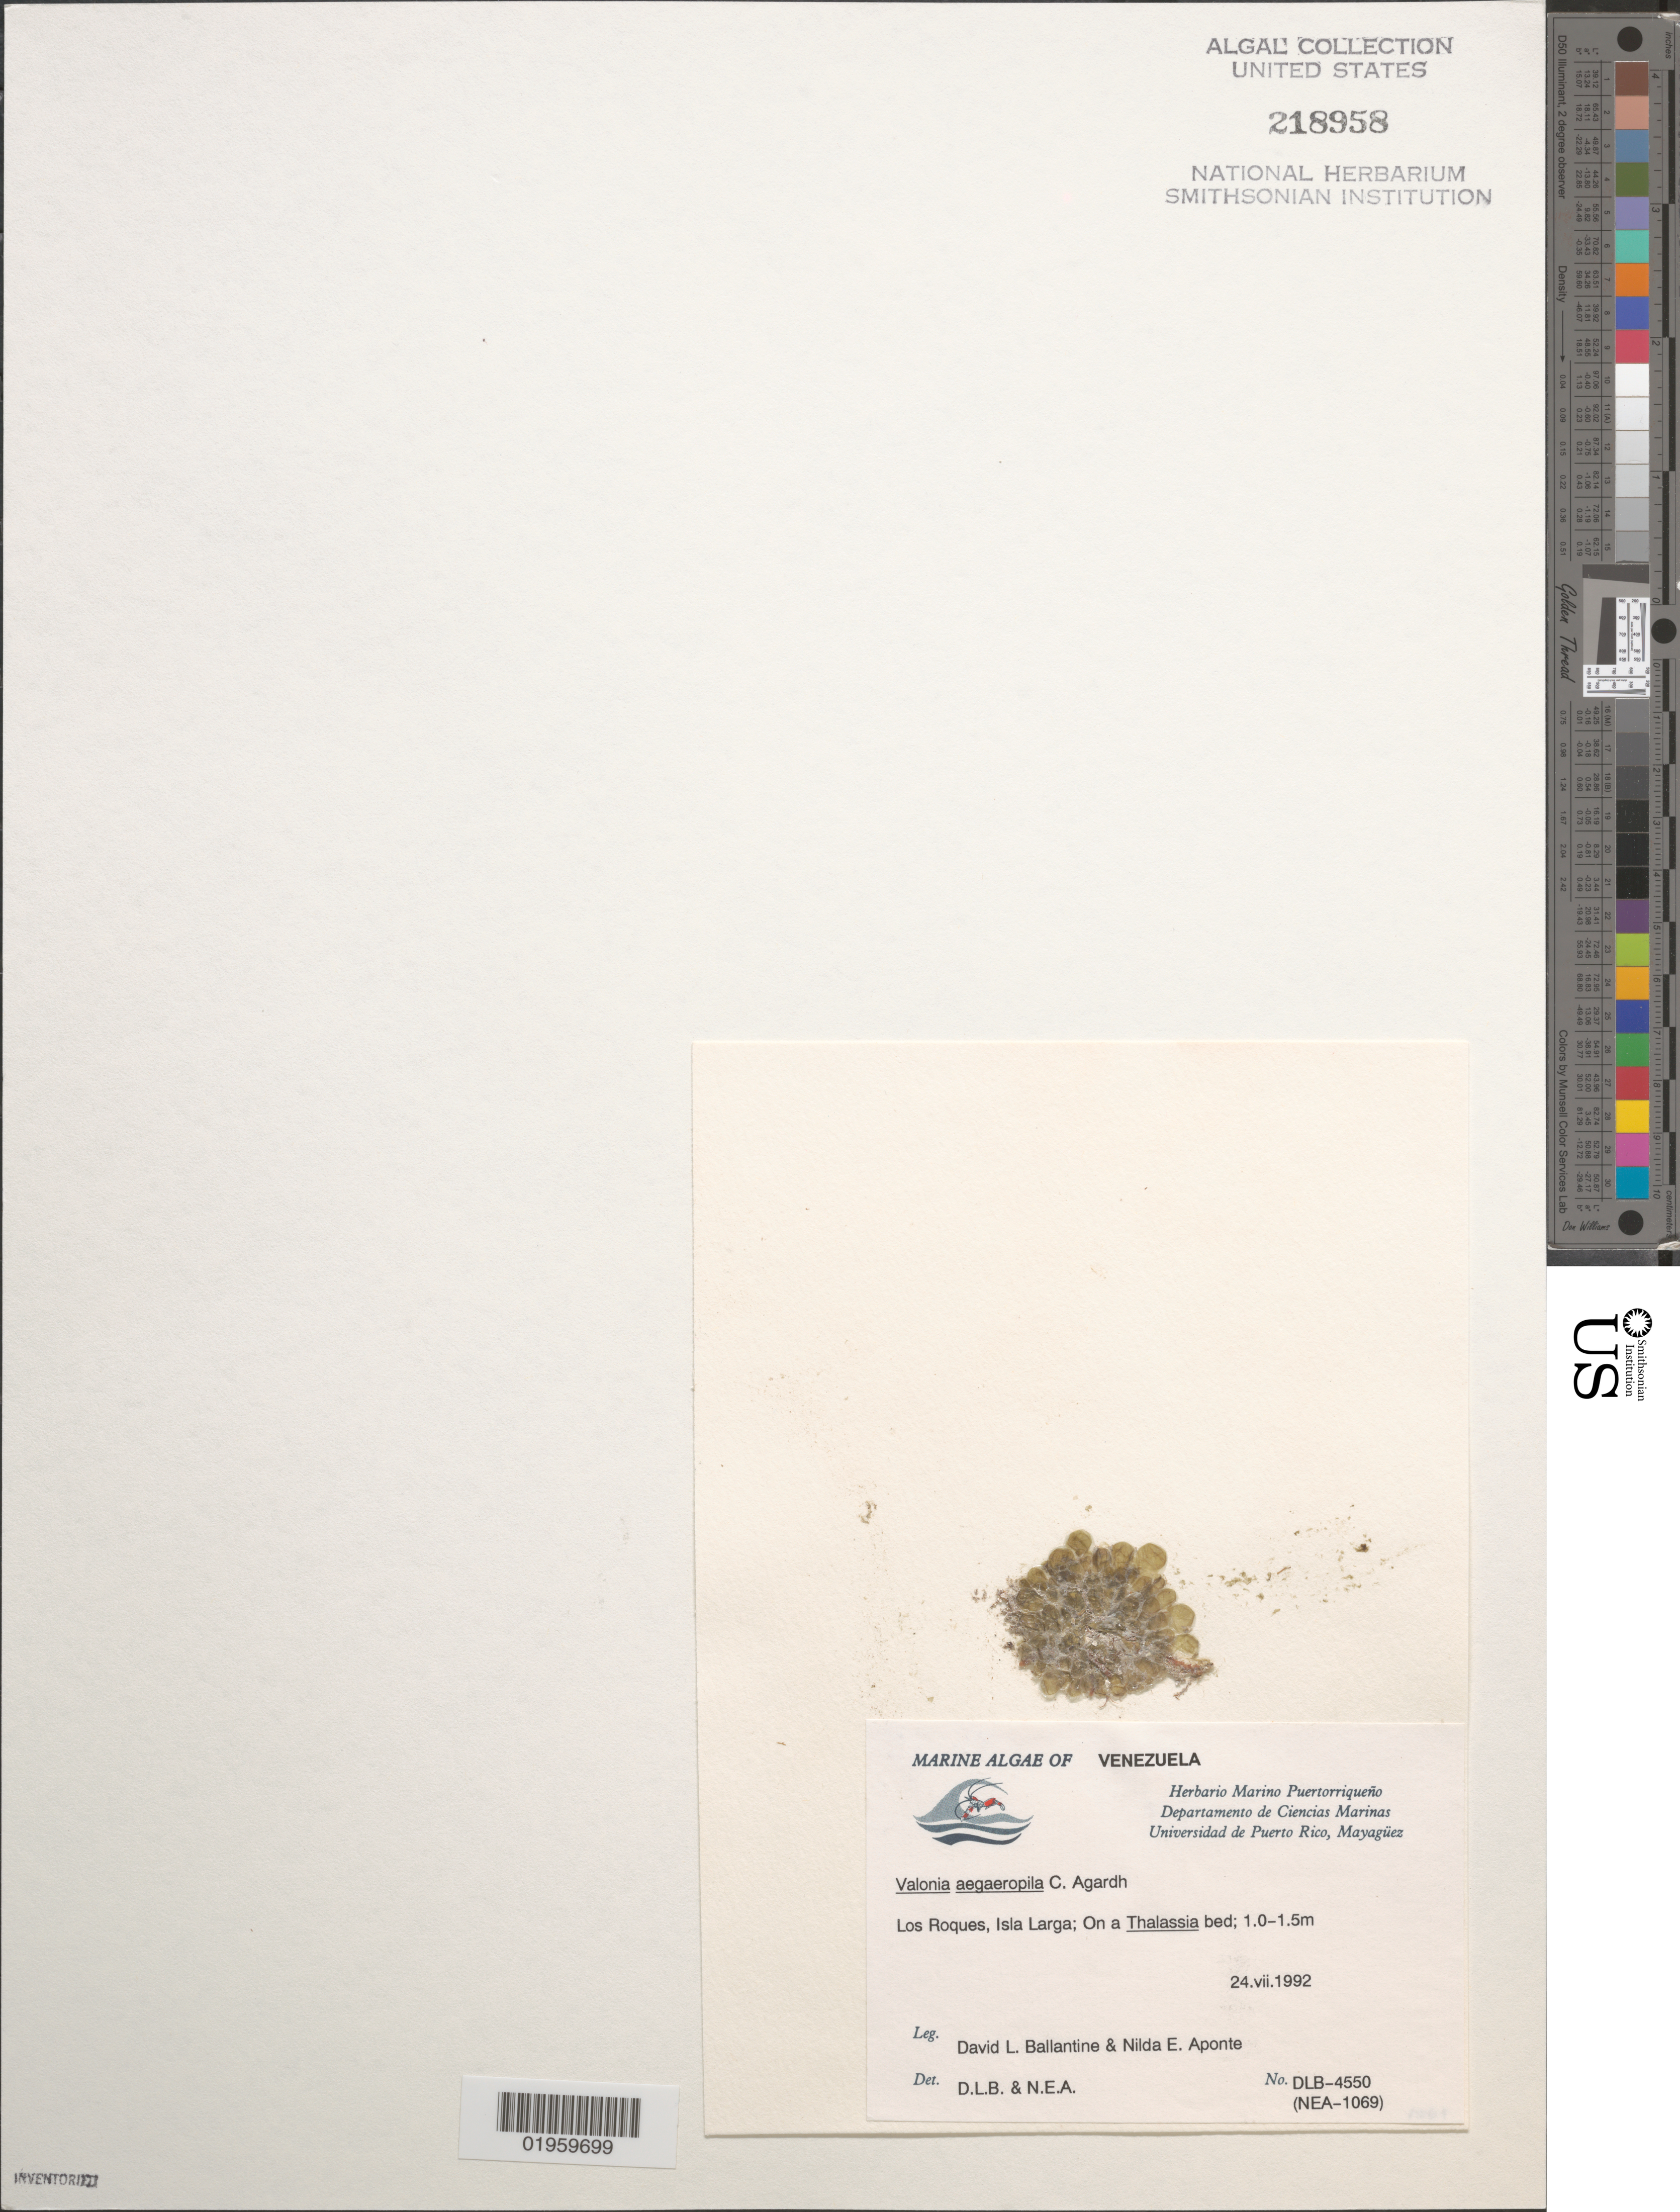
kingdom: Plantae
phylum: Chlorophyta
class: Ulvophyceae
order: Siphonocladales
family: Valoniaceae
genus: Valonia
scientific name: Valonia aegagropila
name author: C. Agardh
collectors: D.L. Ballantine & N. E. Aponte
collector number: DLB-4550/(NEA-1069)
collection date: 1992-07-24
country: Venezuela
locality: Los Roques, Isla Larga.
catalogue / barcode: US 218958